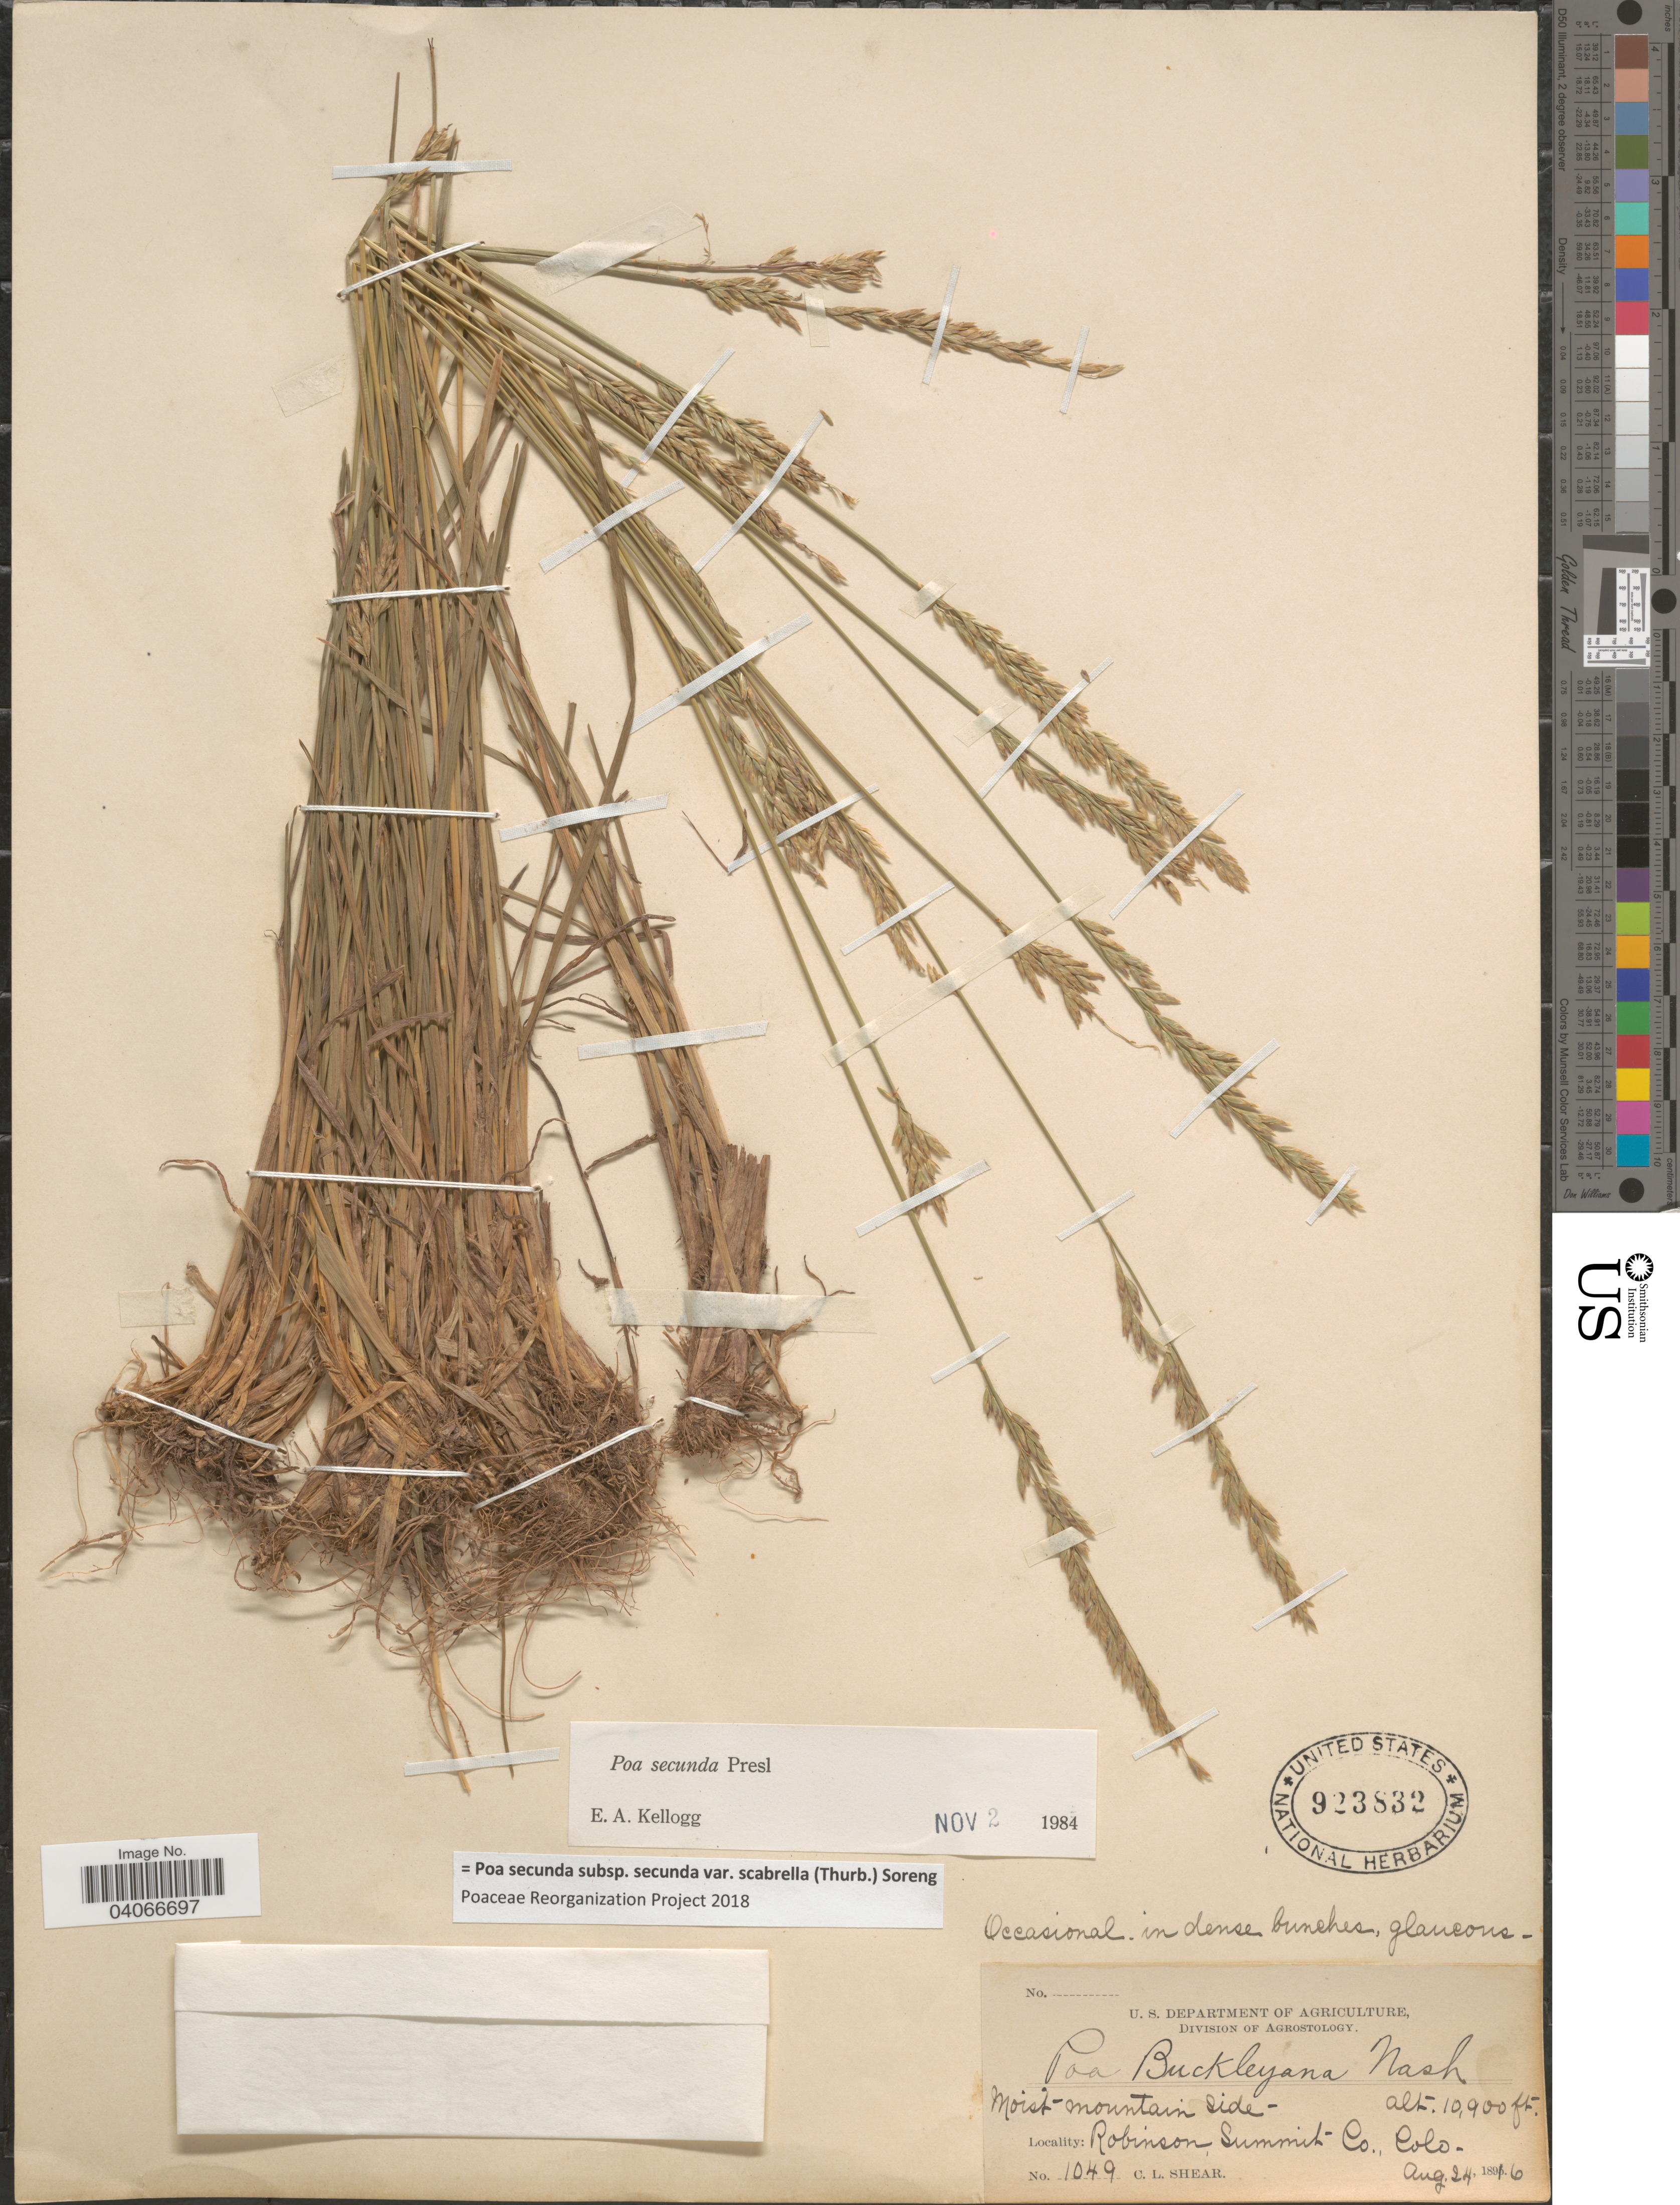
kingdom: Plantae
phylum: Tracheophyta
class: Liliopsida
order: Poales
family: Poaceae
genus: Poa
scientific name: Poa secunda subsp. secunda var. scabrella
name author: (Thurb.) Soreng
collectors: C. L. Shear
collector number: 1049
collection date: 1896-08-24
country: United States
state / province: Colorado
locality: Robinson Summit Co.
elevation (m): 3322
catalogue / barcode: US 923832